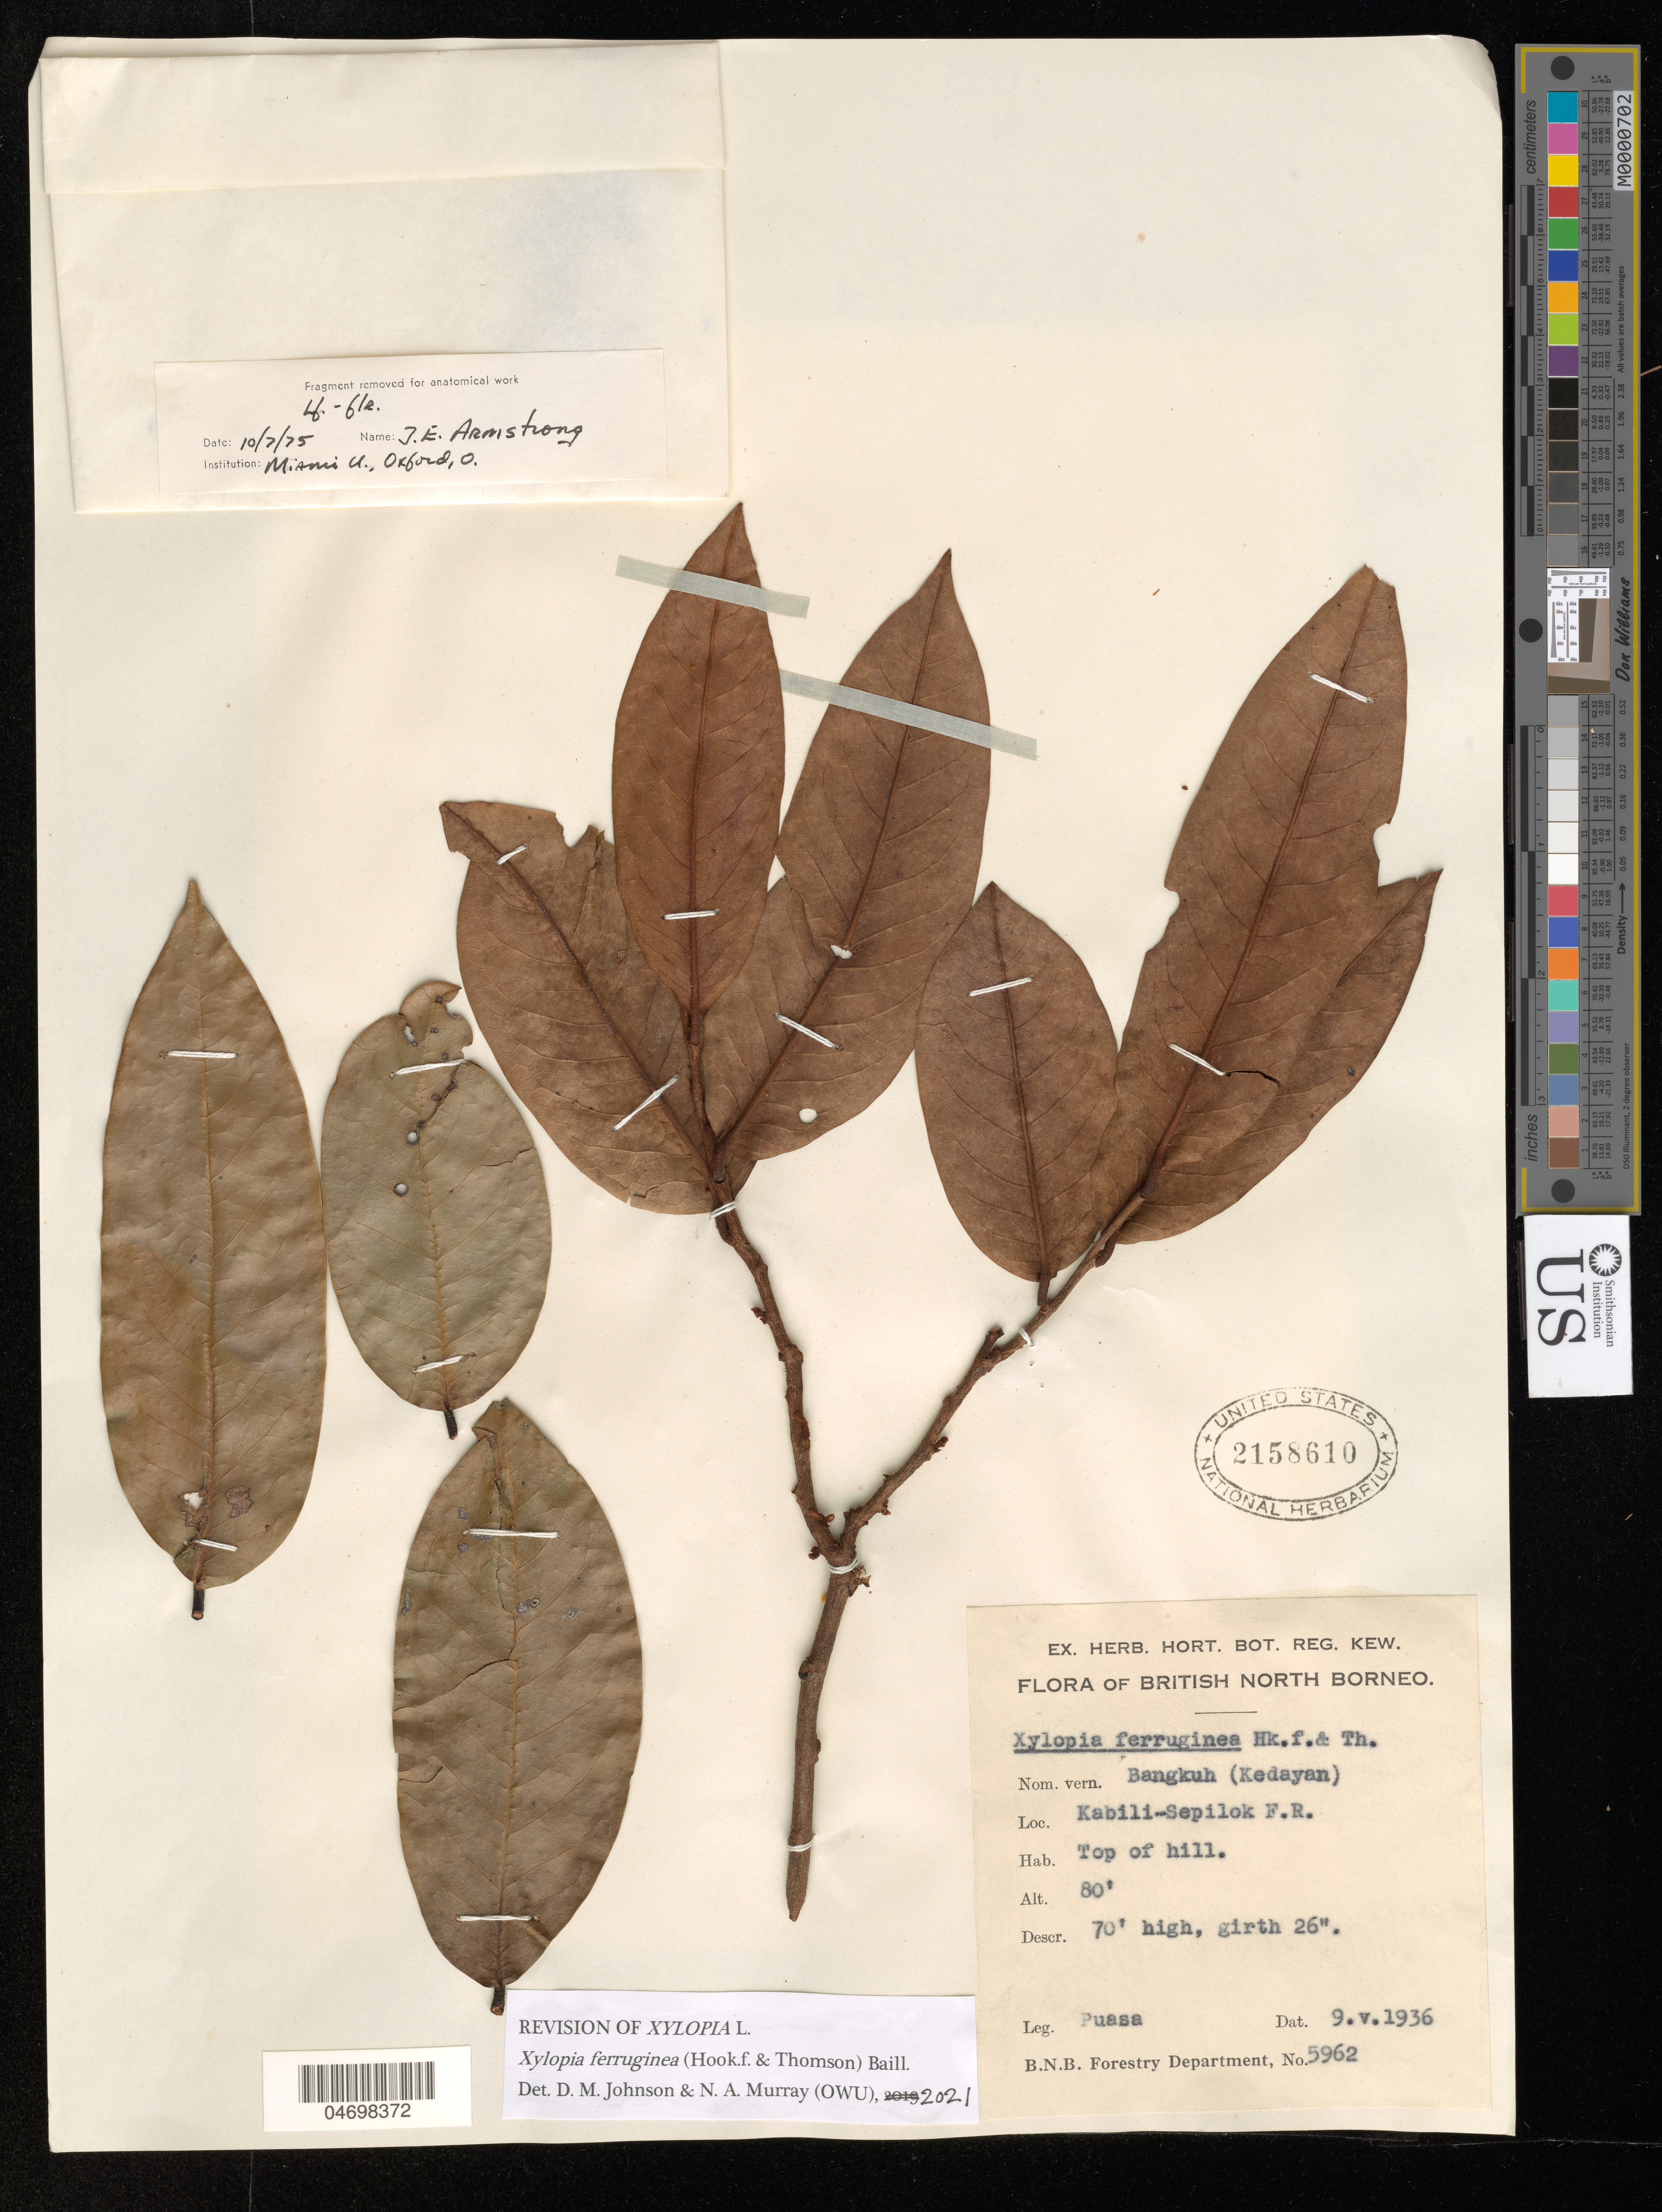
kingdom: Plantae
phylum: Tracheophyta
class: Magnoliopsida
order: Magnoliales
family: Annonaceae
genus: Xylopia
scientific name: Xylopia ferruginea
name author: (Hook. f. & Thomson) Baill.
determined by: Johnson, D. M.; Murray, N. A.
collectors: Puasa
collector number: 5962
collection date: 1936-05-09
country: Indonesia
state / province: Borneo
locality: Kabili-Sepilok F.R.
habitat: Top of hill.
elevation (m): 24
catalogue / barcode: US 2158610